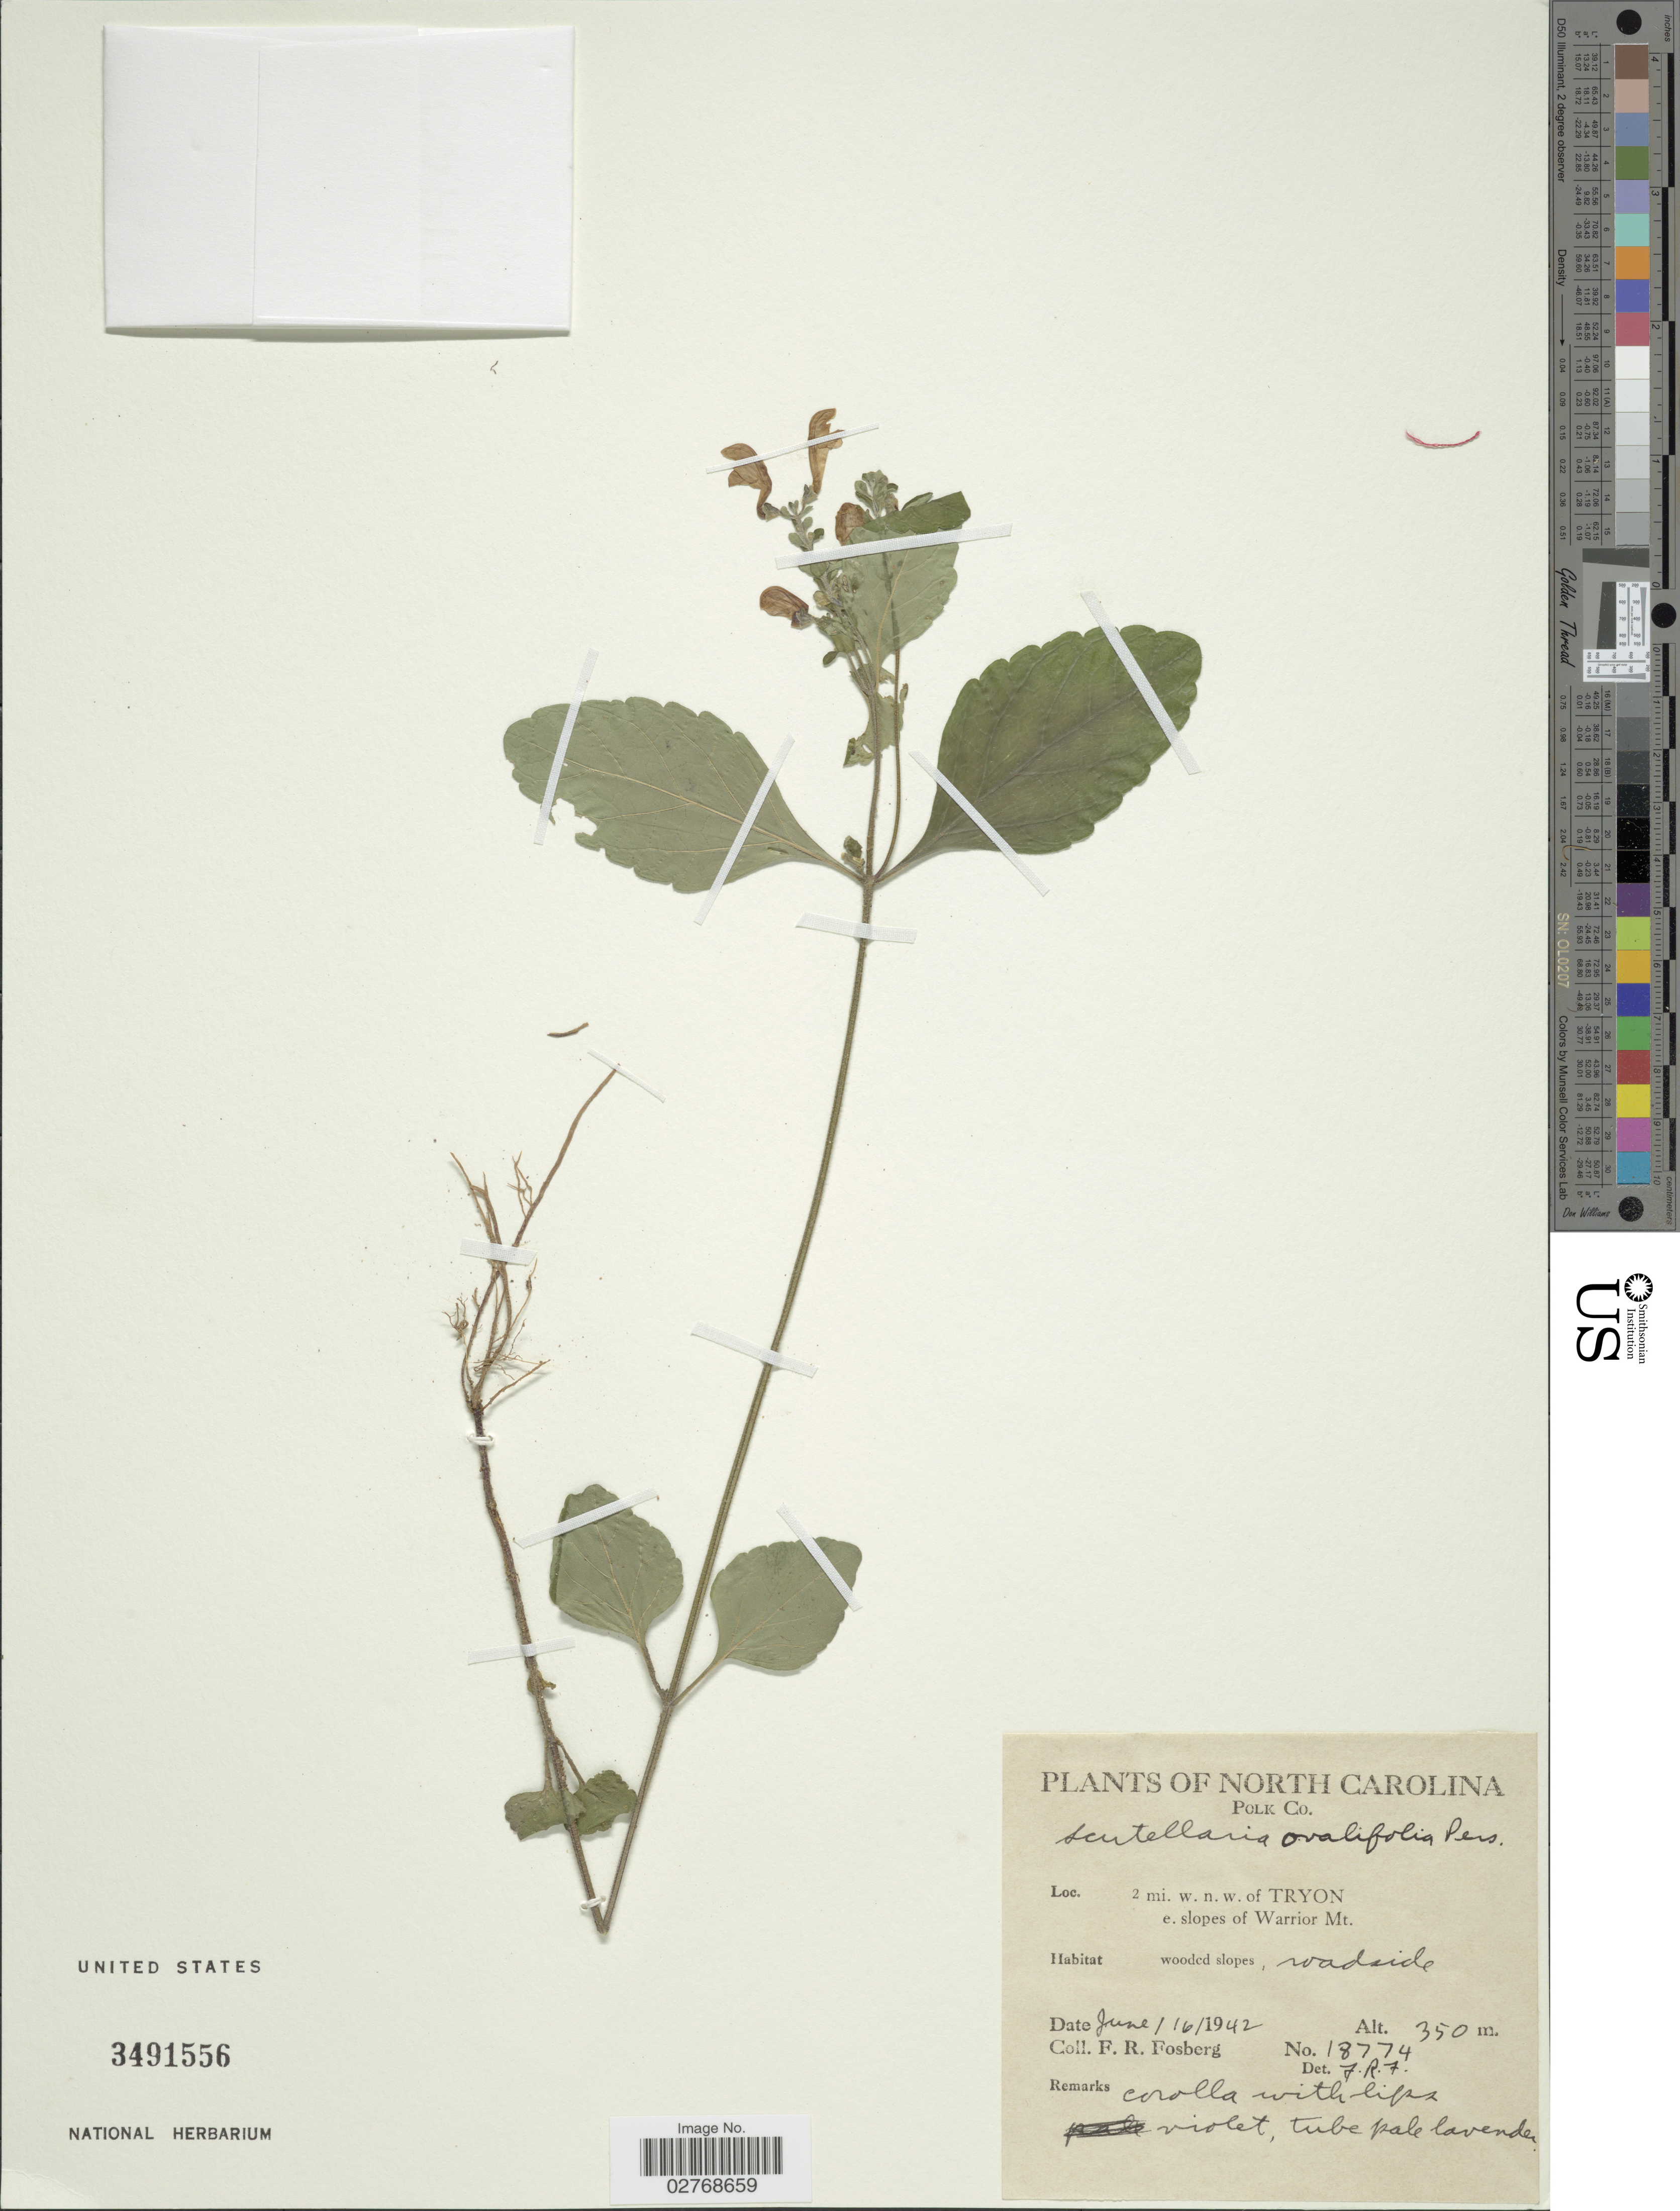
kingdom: Plantae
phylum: Tracheophyta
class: Magnoliopsida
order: Lamiales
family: Lamiaceae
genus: Scutellaria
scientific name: Scutellaria ovalifolia subsp. hirsuta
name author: (Short) Epling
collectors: F. R. Fosberg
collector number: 18774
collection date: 1942-06-16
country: United States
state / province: North Carolina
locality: Polk Co. 2 mi. w.n.w. of Tryon e. slopes of Warrior Mt. roadside.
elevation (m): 107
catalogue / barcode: US 3491556